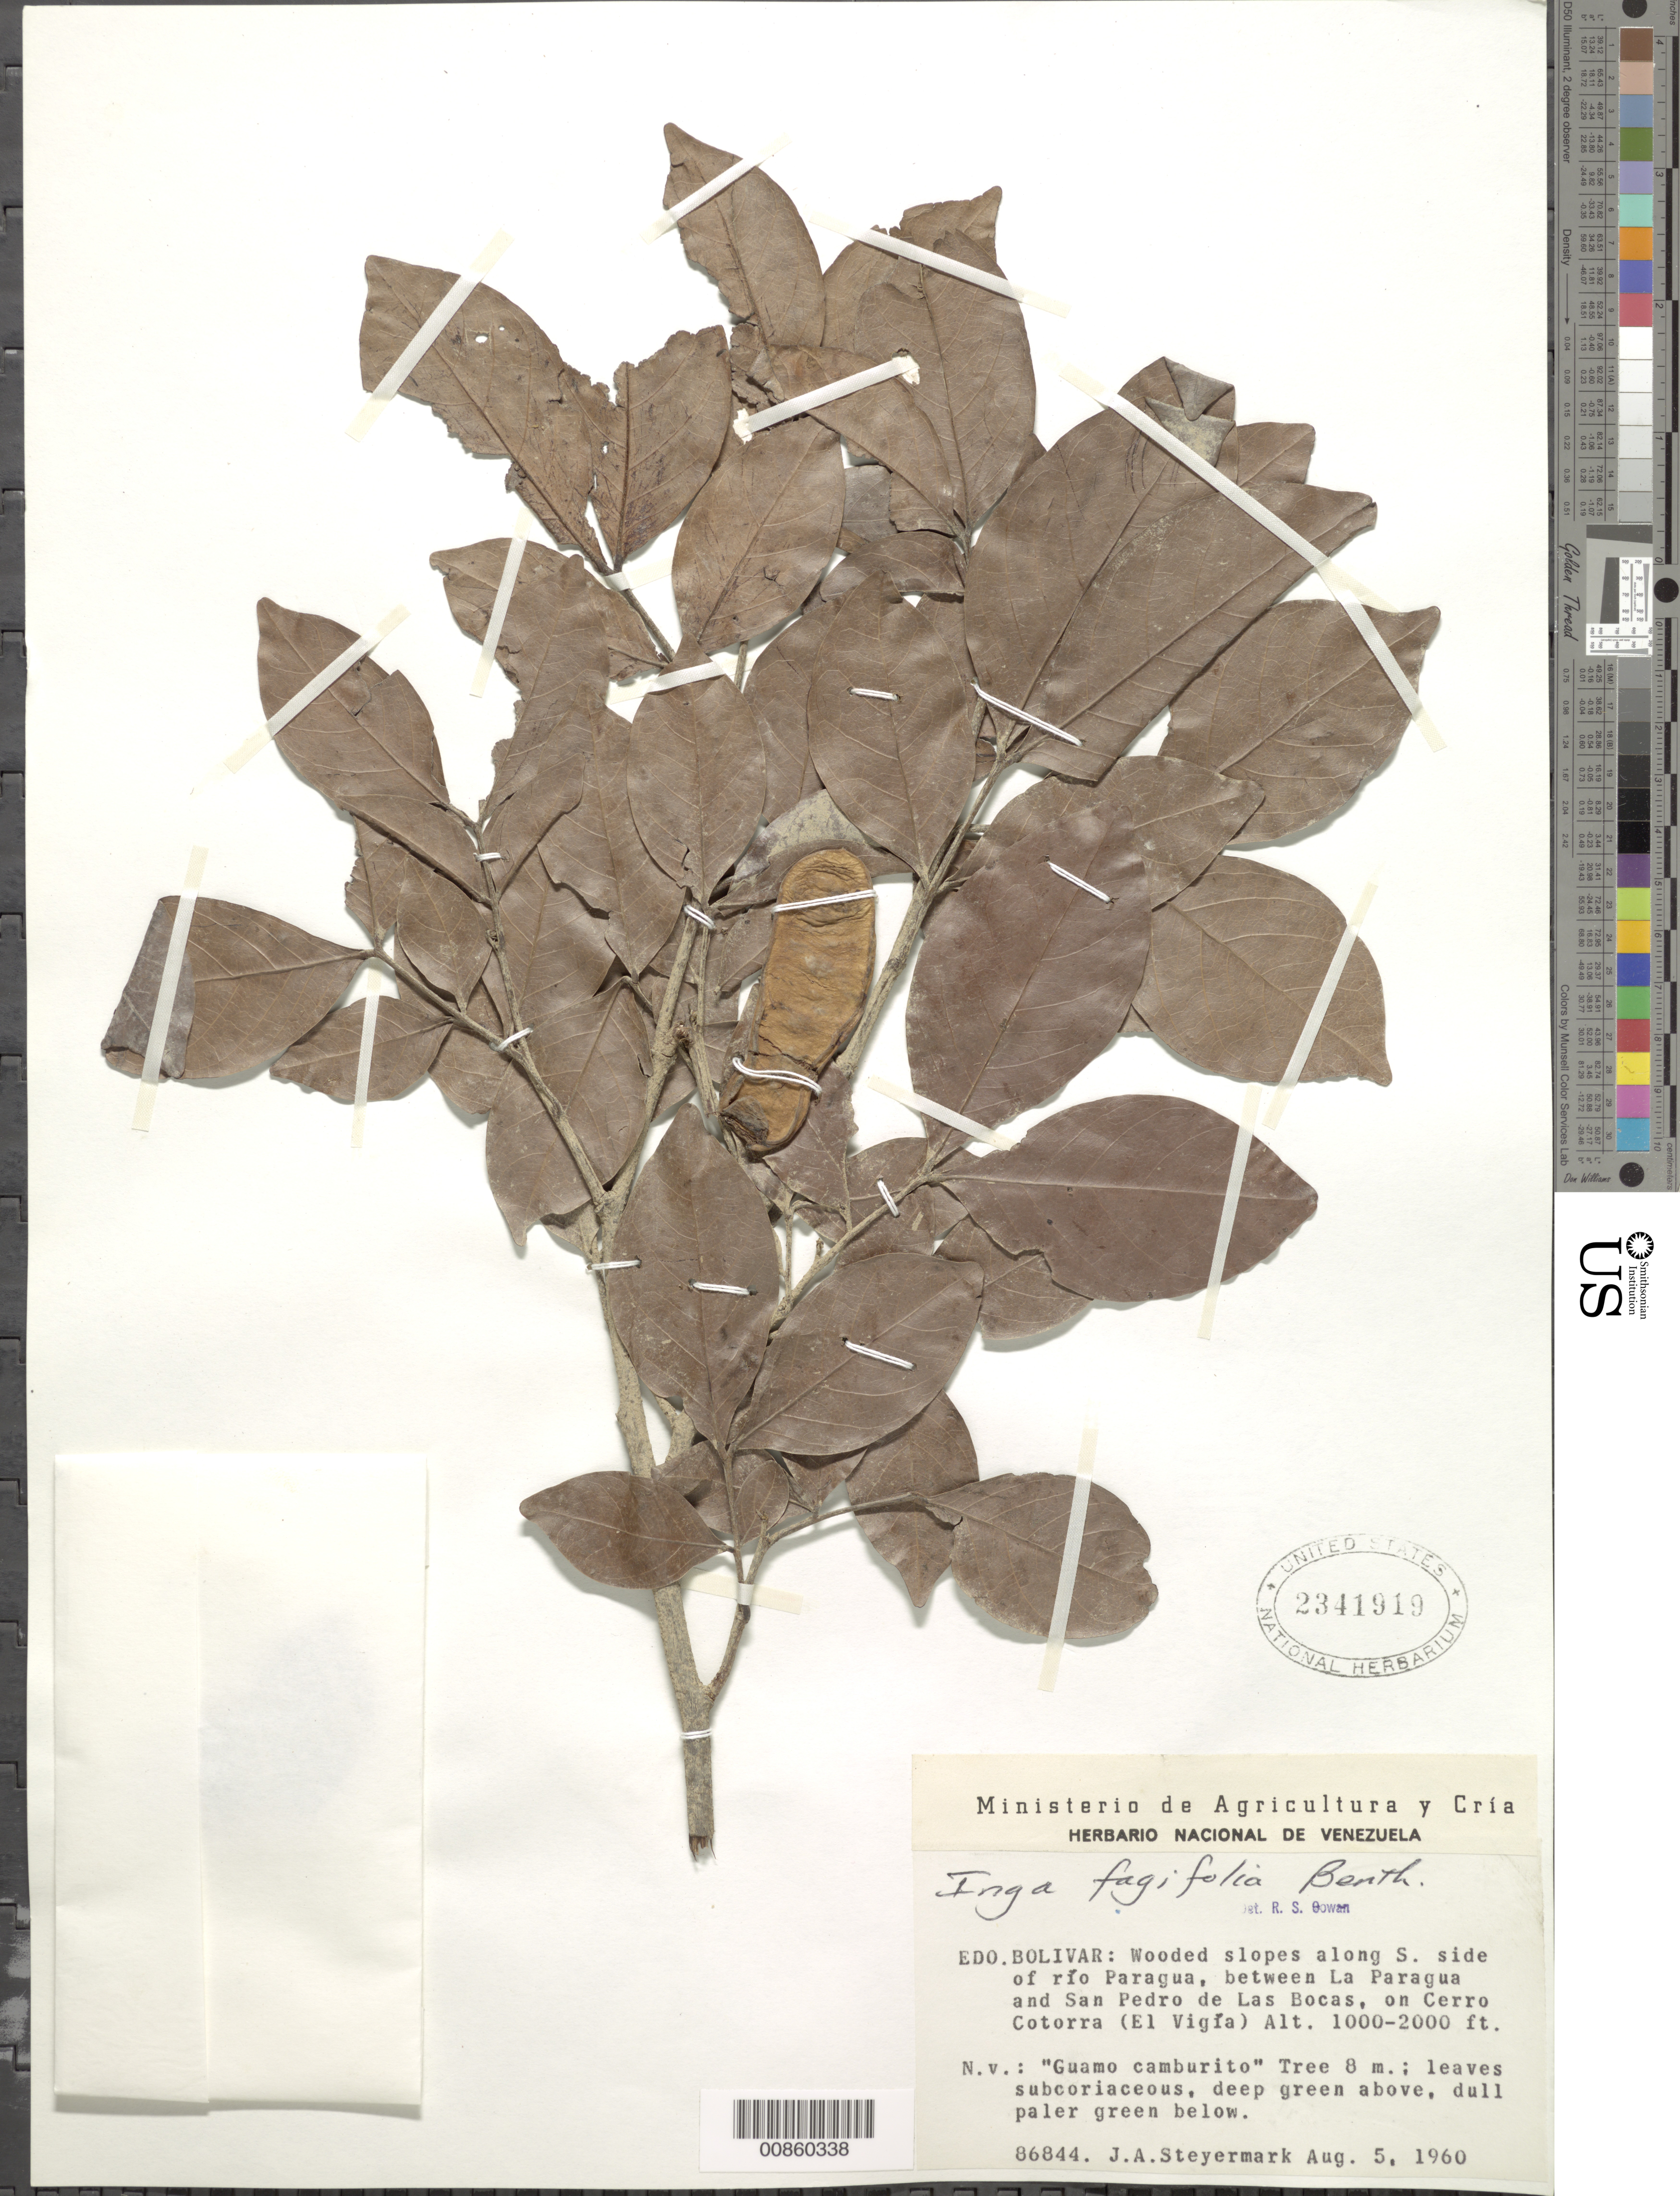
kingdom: Plantae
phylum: Tracheophyta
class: Magnoliopsida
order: Fabales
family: Fabaceae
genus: Inga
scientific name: Inga laurina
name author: (Sw.) Willd.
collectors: J. Steyermark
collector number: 86844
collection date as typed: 5-Aug-60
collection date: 1960-08-05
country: Venezuela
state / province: Bolívar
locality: Río Paragua, between La Paragua and San Pedro de Las Bocas, on Cerro Cotorra (El Vigía)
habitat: Wooded slopes along river.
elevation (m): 305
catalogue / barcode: US 2341919